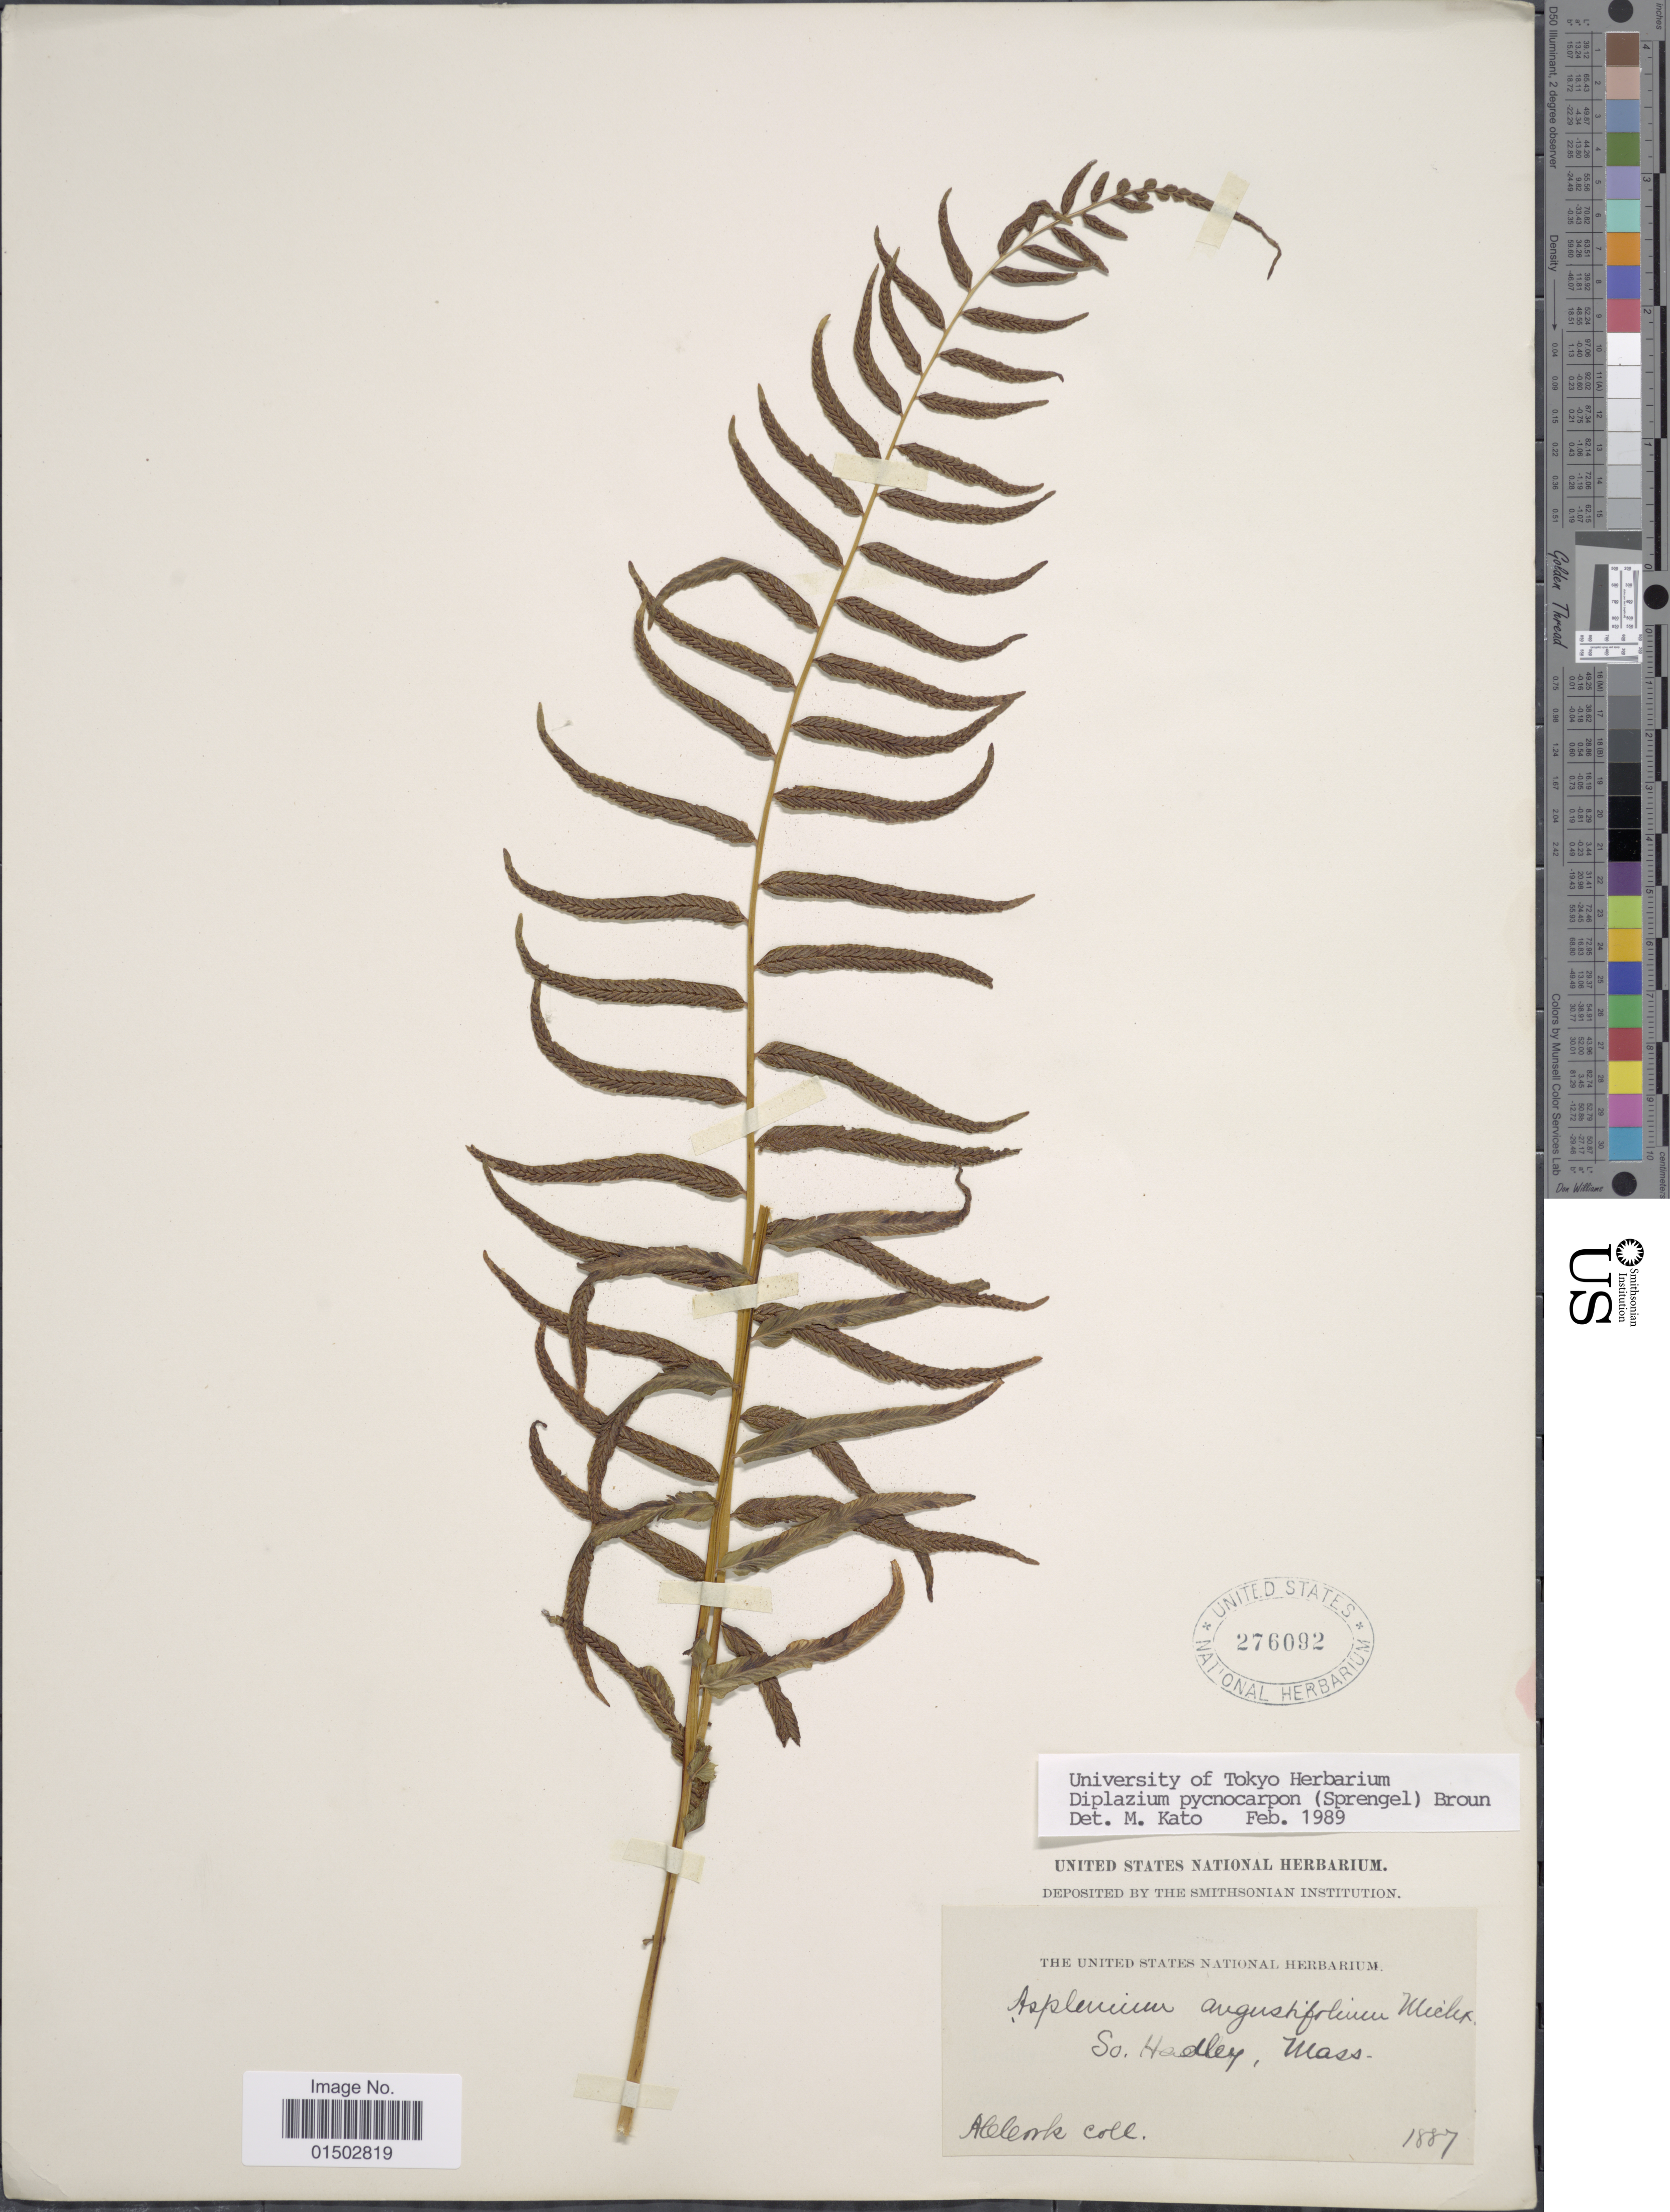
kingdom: Plantae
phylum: Tracheophyta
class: Polypodiopsida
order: Polypodiales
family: Diplaziopsidaceae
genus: Homalosorus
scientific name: Homalosorus pycnocarpos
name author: (Spreng.) Pic. Serm.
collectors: A. Cook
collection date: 1887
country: United States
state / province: Massachusetts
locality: So. Hadley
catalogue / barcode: US 276092